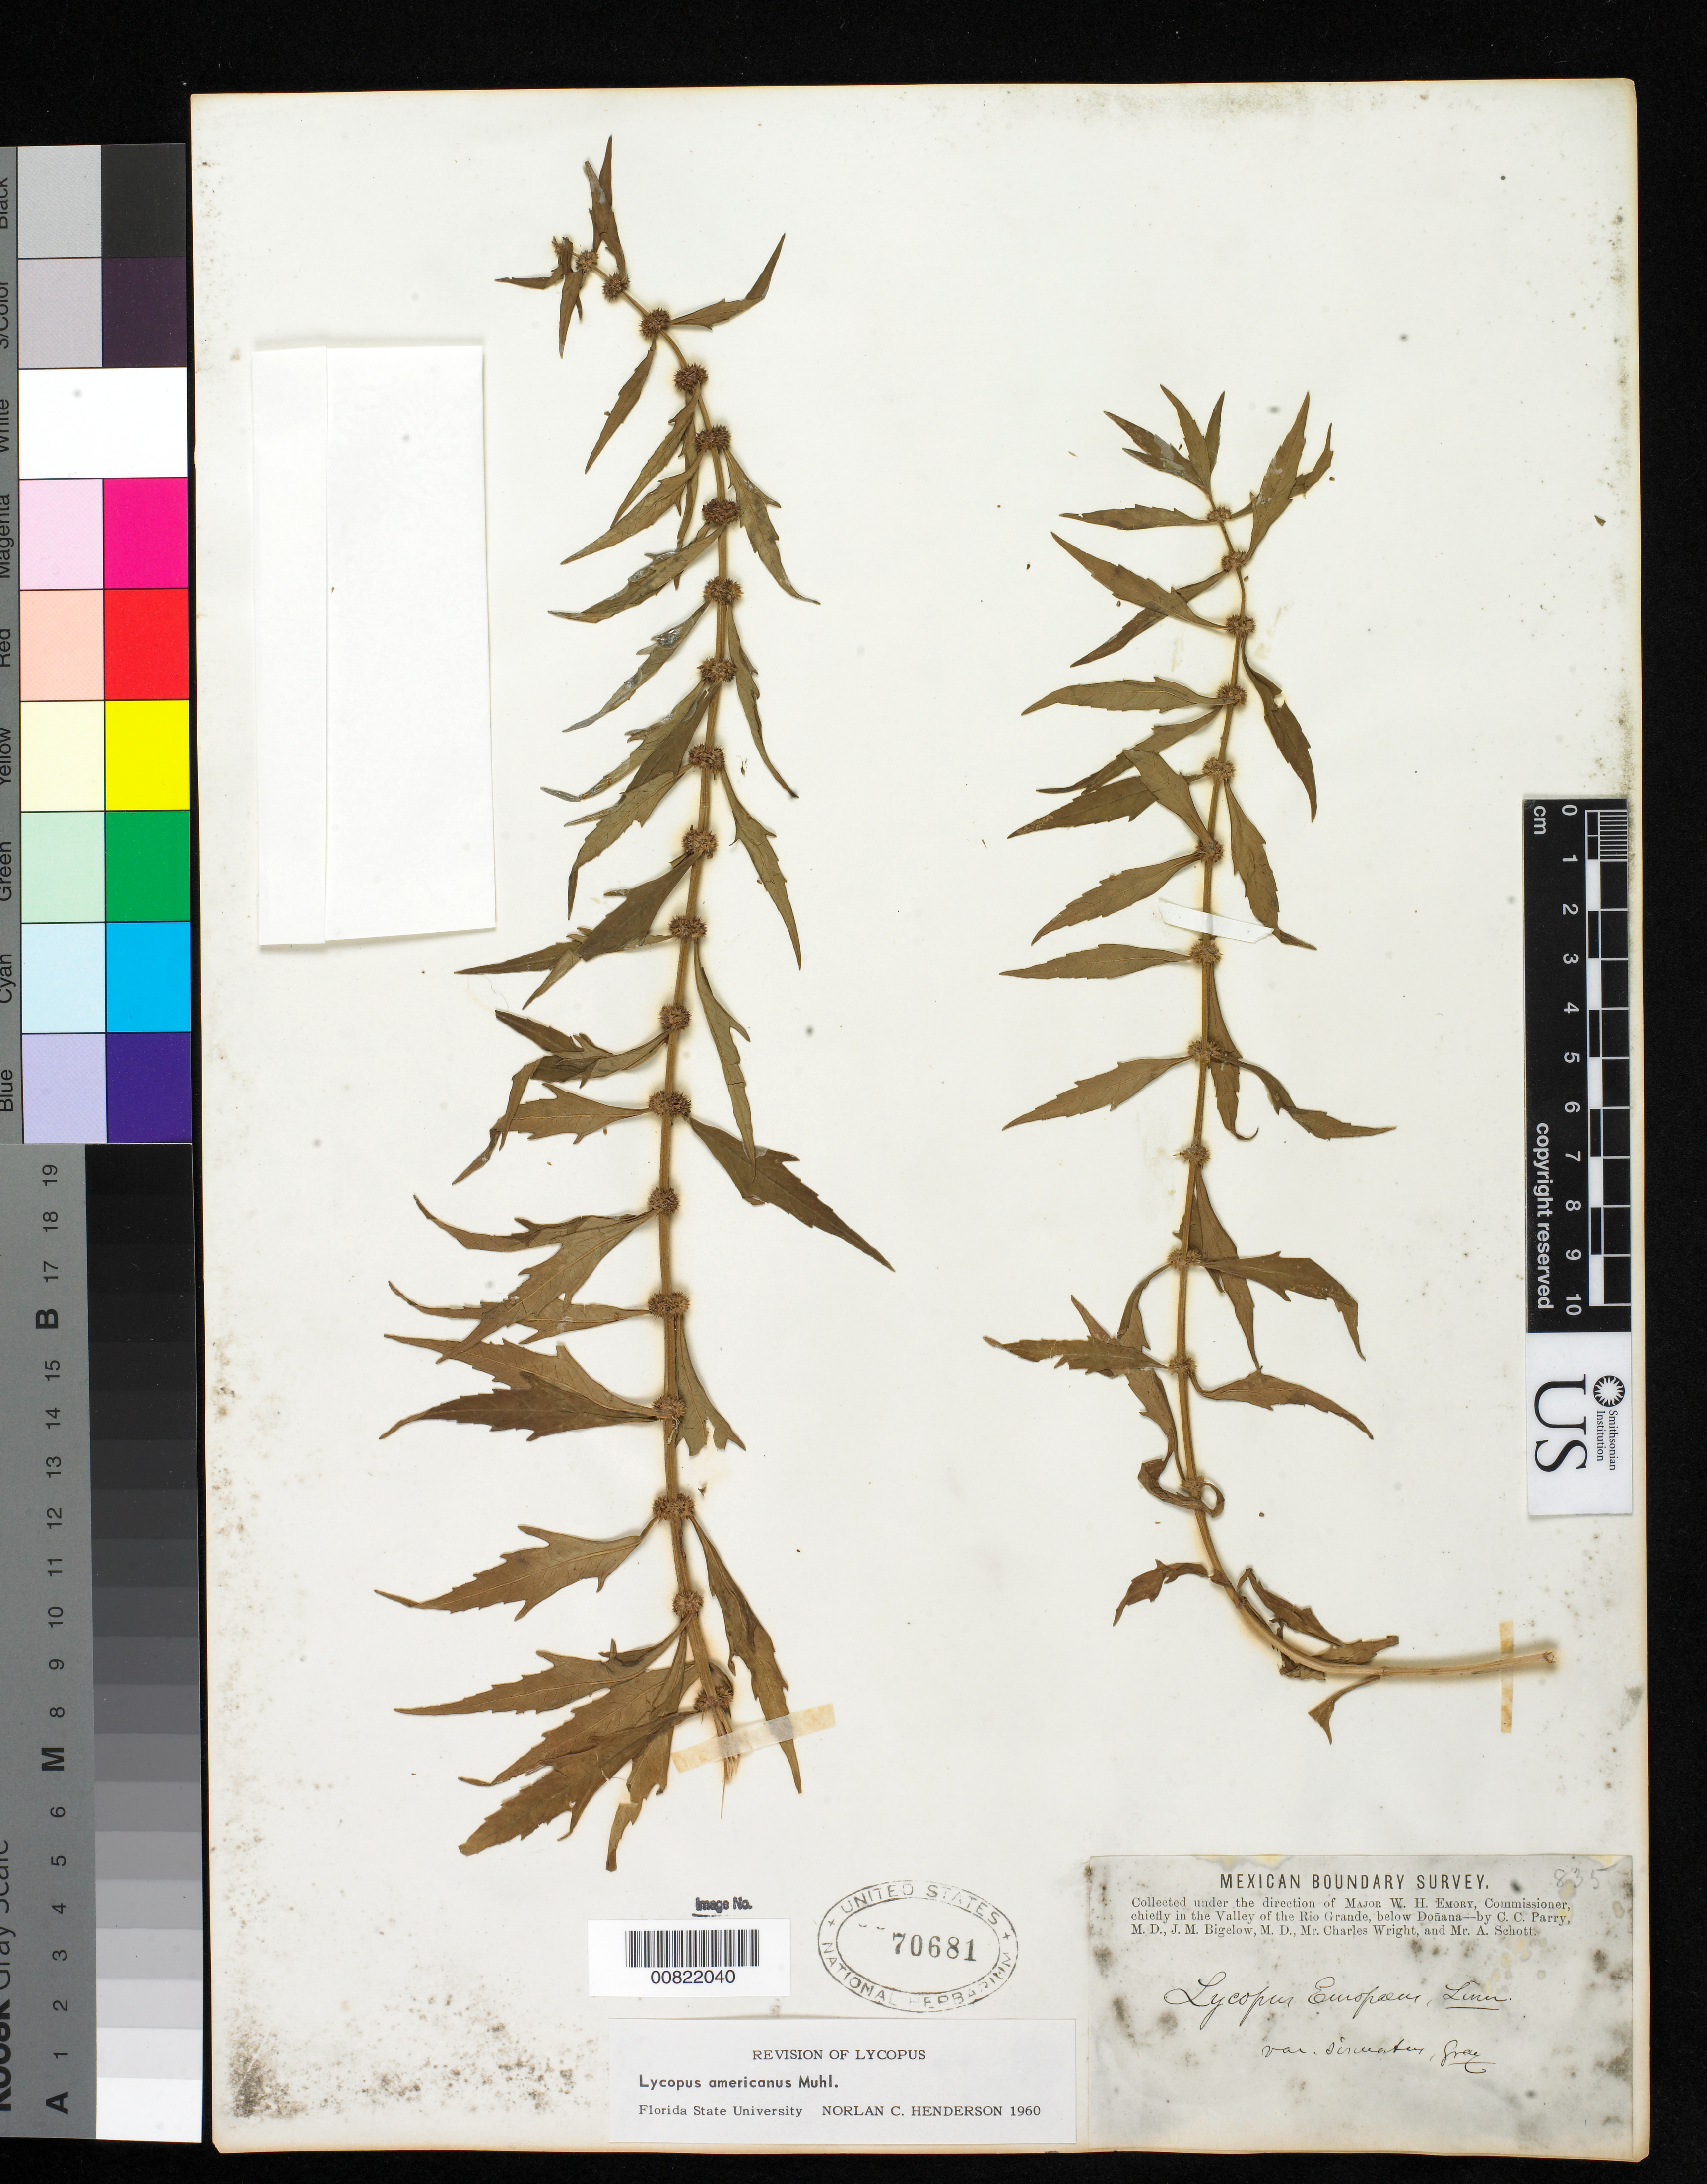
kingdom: Plantae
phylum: Tracheophyta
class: Magnoliopsida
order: Lamiales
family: Lamiaceae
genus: Lycopus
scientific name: Lycopus americanus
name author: Muhl. ex W.P.C. Barton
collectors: C. C. Parry, J. M. Bigelow, C. Wright & A. C. V. Schott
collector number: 835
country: United States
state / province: New Mexico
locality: Valley of the Rio Grande, below Doñana, New Mexico.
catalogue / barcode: US 70681